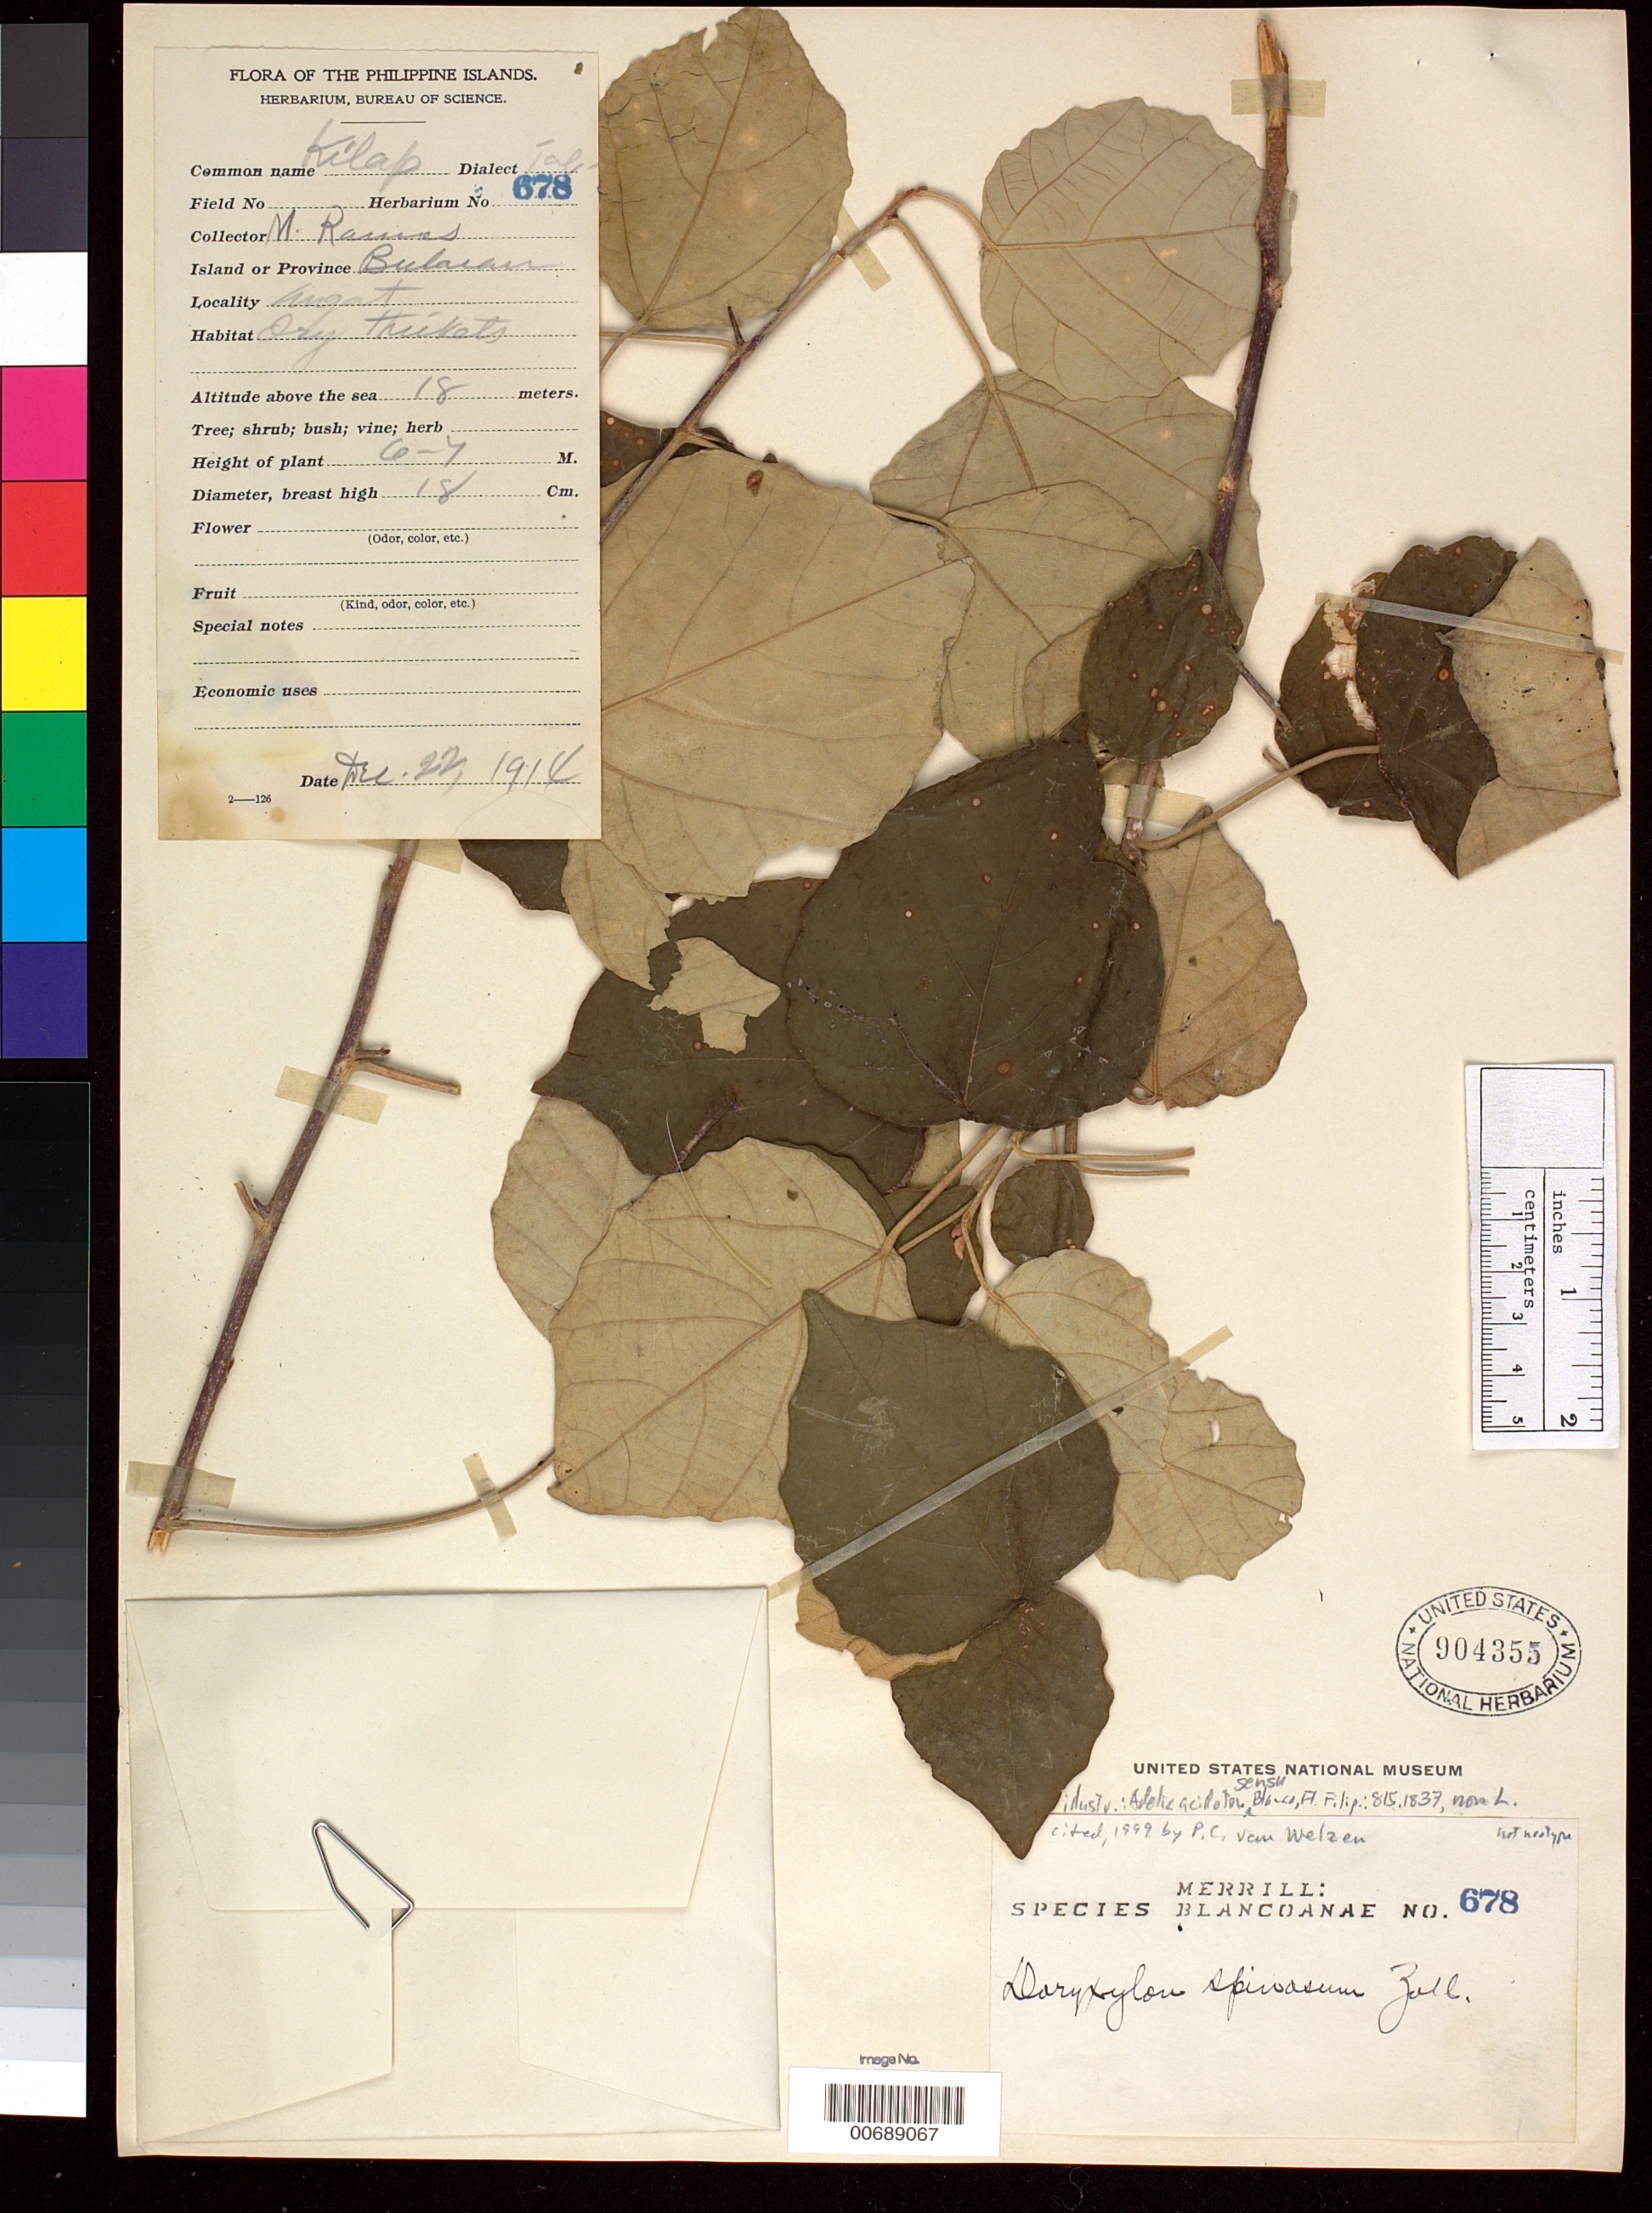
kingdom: Plantae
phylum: Tracheophyta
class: Magnoliopsida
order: Malpighiales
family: Euphorbiaceae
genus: Doryxylon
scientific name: Doryxylon spinosum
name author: Zoll.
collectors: M. Ramos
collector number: Sp. Blancoan. 0678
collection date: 1914-12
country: Philippines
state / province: Central Luzon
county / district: Bulacan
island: Luzon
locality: Angat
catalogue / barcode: US 904355